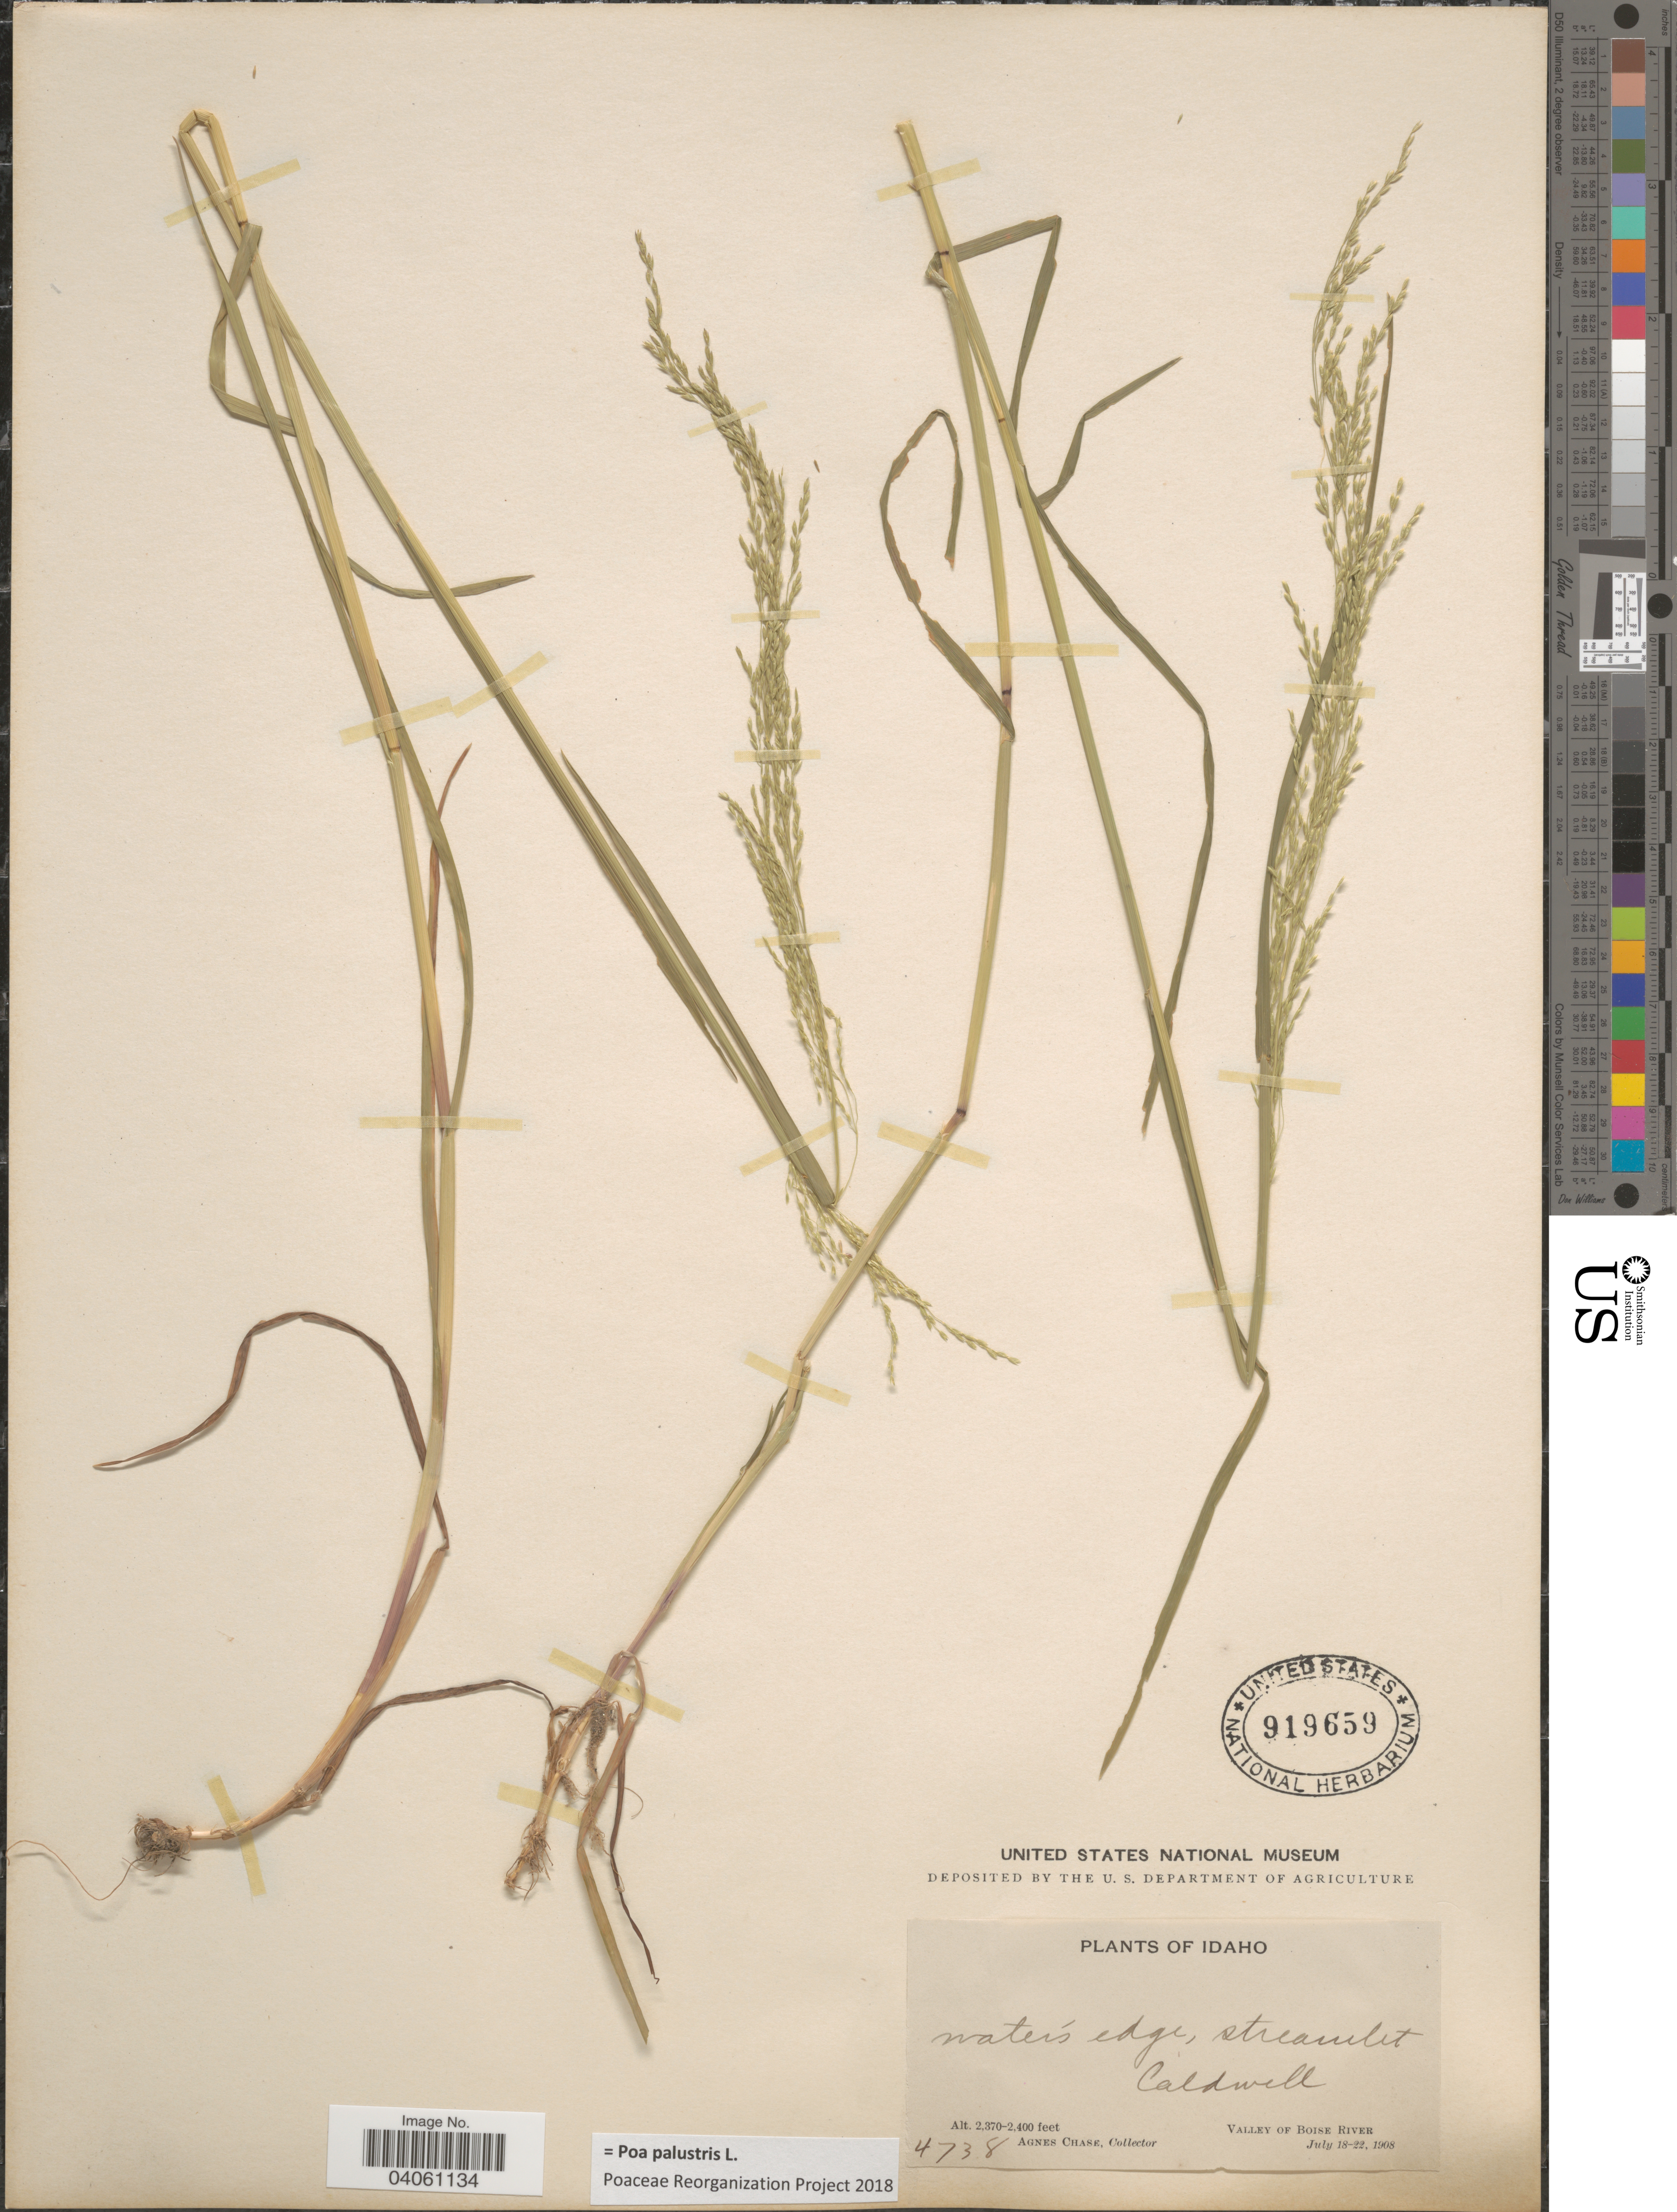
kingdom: Plantae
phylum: Tracheophyta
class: Liliopsida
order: Poales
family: Poaceae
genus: Poa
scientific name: Poa palustris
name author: L.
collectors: A. Chase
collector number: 4738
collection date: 1908-07-18/1908-07-22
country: United States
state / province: Idaho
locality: Caldwell. Valley of Boise River.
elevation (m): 722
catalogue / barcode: US 919659